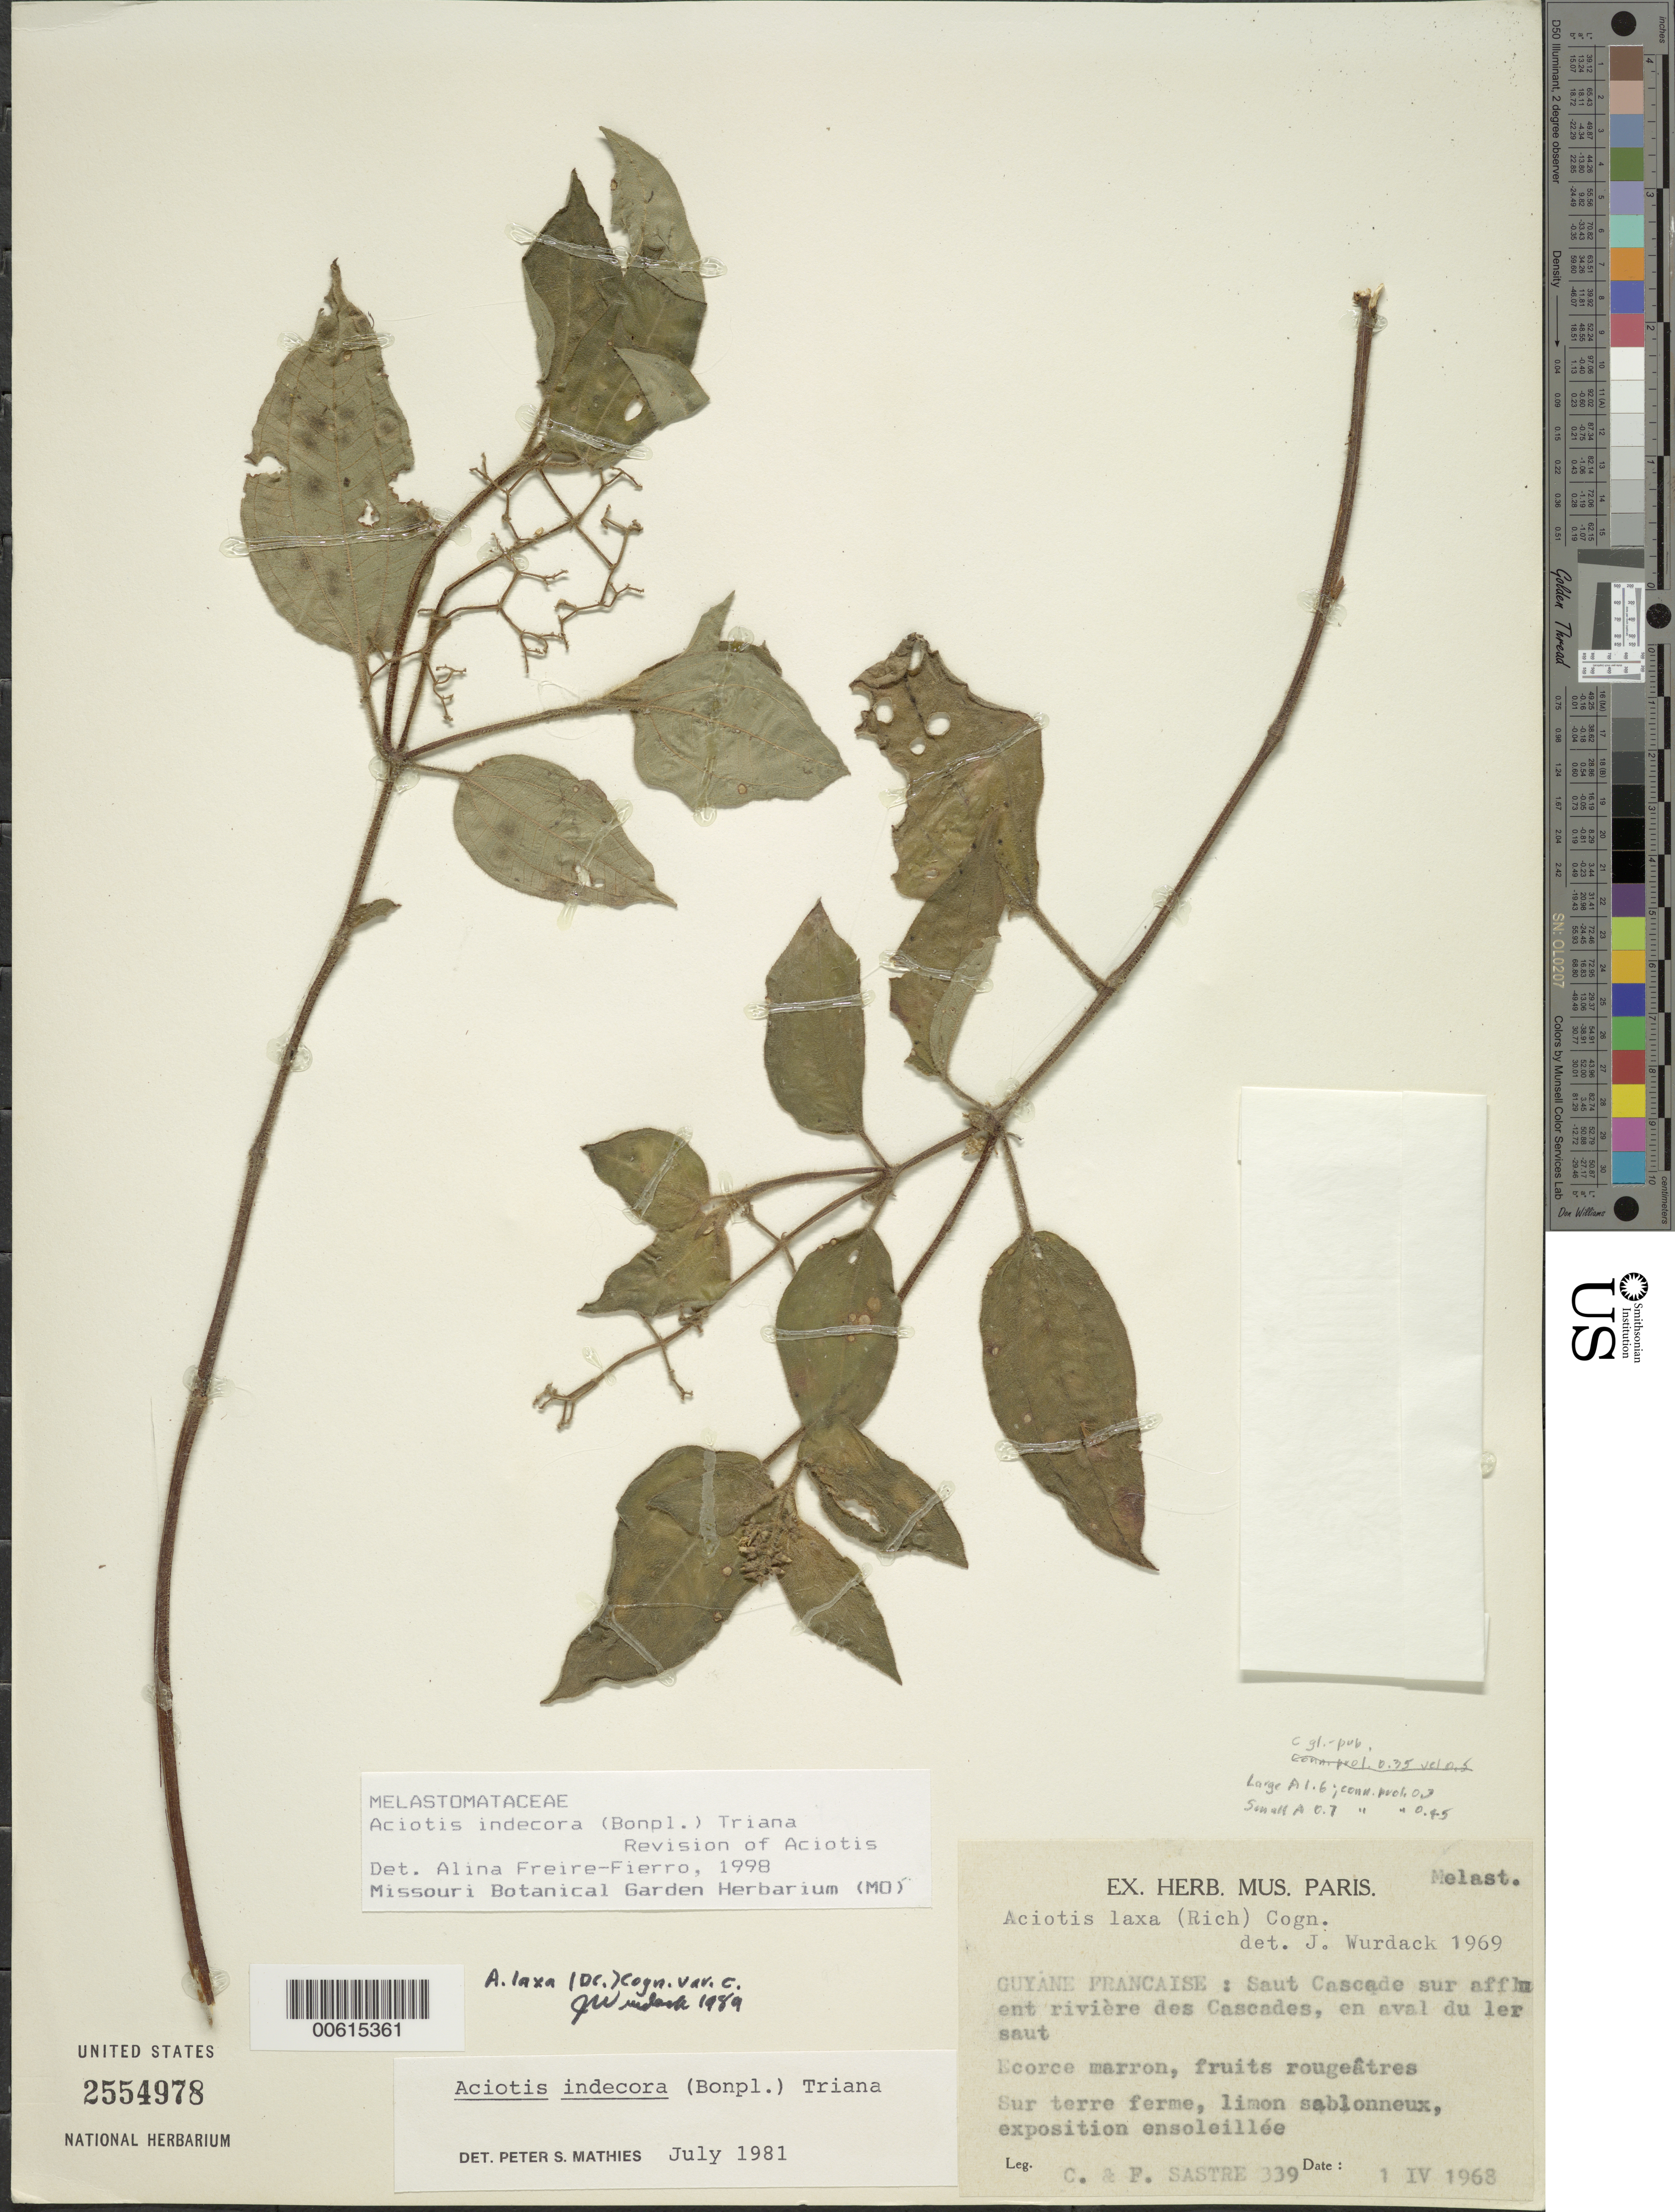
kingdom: Plantae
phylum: Tracheophyta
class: Magnoliopsida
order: Myrtales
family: Melastomataceae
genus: Aciotis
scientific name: Aciotis indecora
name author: (Bonpl.) Triana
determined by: Freire-Fierro, A.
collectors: C. H. L. Sastre & F. Sastre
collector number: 339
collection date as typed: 1-Apr-68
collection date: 1968-04-01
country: French Guiana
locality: Saut Cascade sur affluent Rivière des Cascades, en aval du premier saut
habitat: Terre ferme, limon sablonneux, exposition ensoleillee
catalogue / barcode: US 2554978